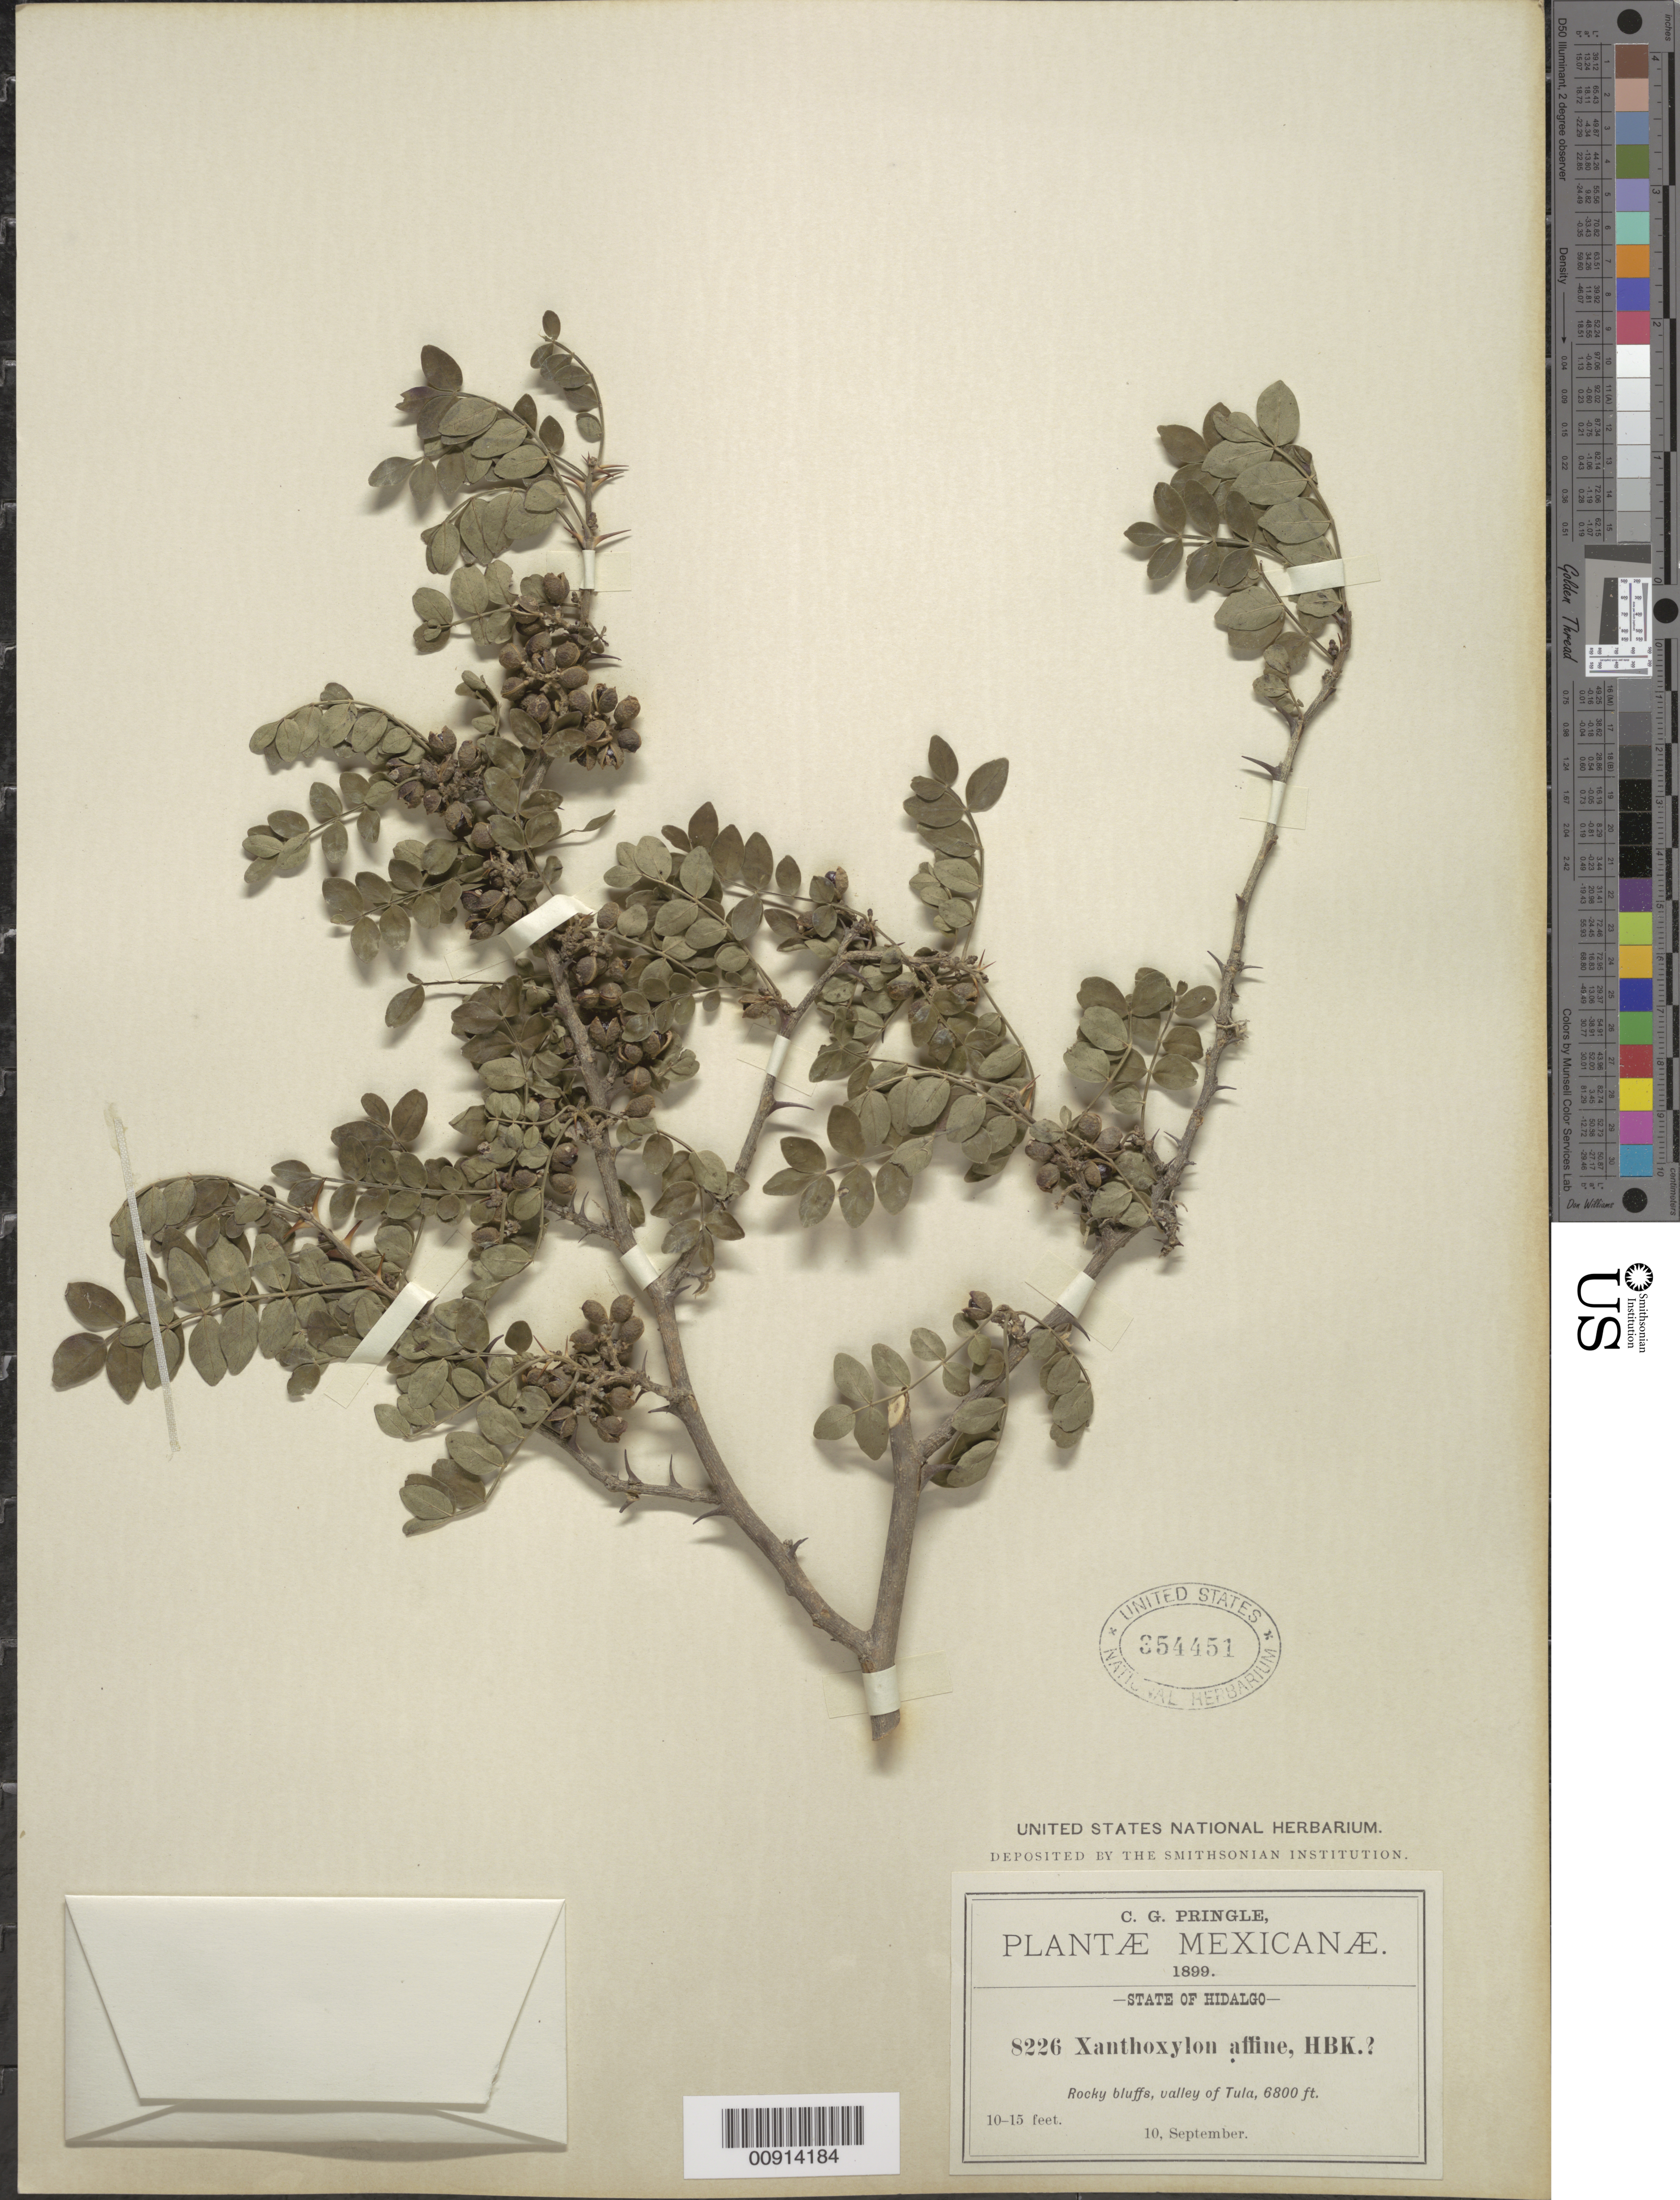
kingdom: Plantae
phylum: Tracheophyta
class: Magnoliopsida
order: Sapindales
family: Rutaceae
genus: Zanthoxylum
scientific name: Zanthoxylum affine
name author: Kunth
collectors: C. G. Pringle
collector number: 8226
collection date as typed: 10 Sep 1899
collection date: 1899-09-10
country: Mexico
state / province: Hidalgo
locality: Valley of Tula, State of Hidalgo.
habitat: Rocky bluffs.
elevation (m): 2073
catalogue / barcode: US 354451